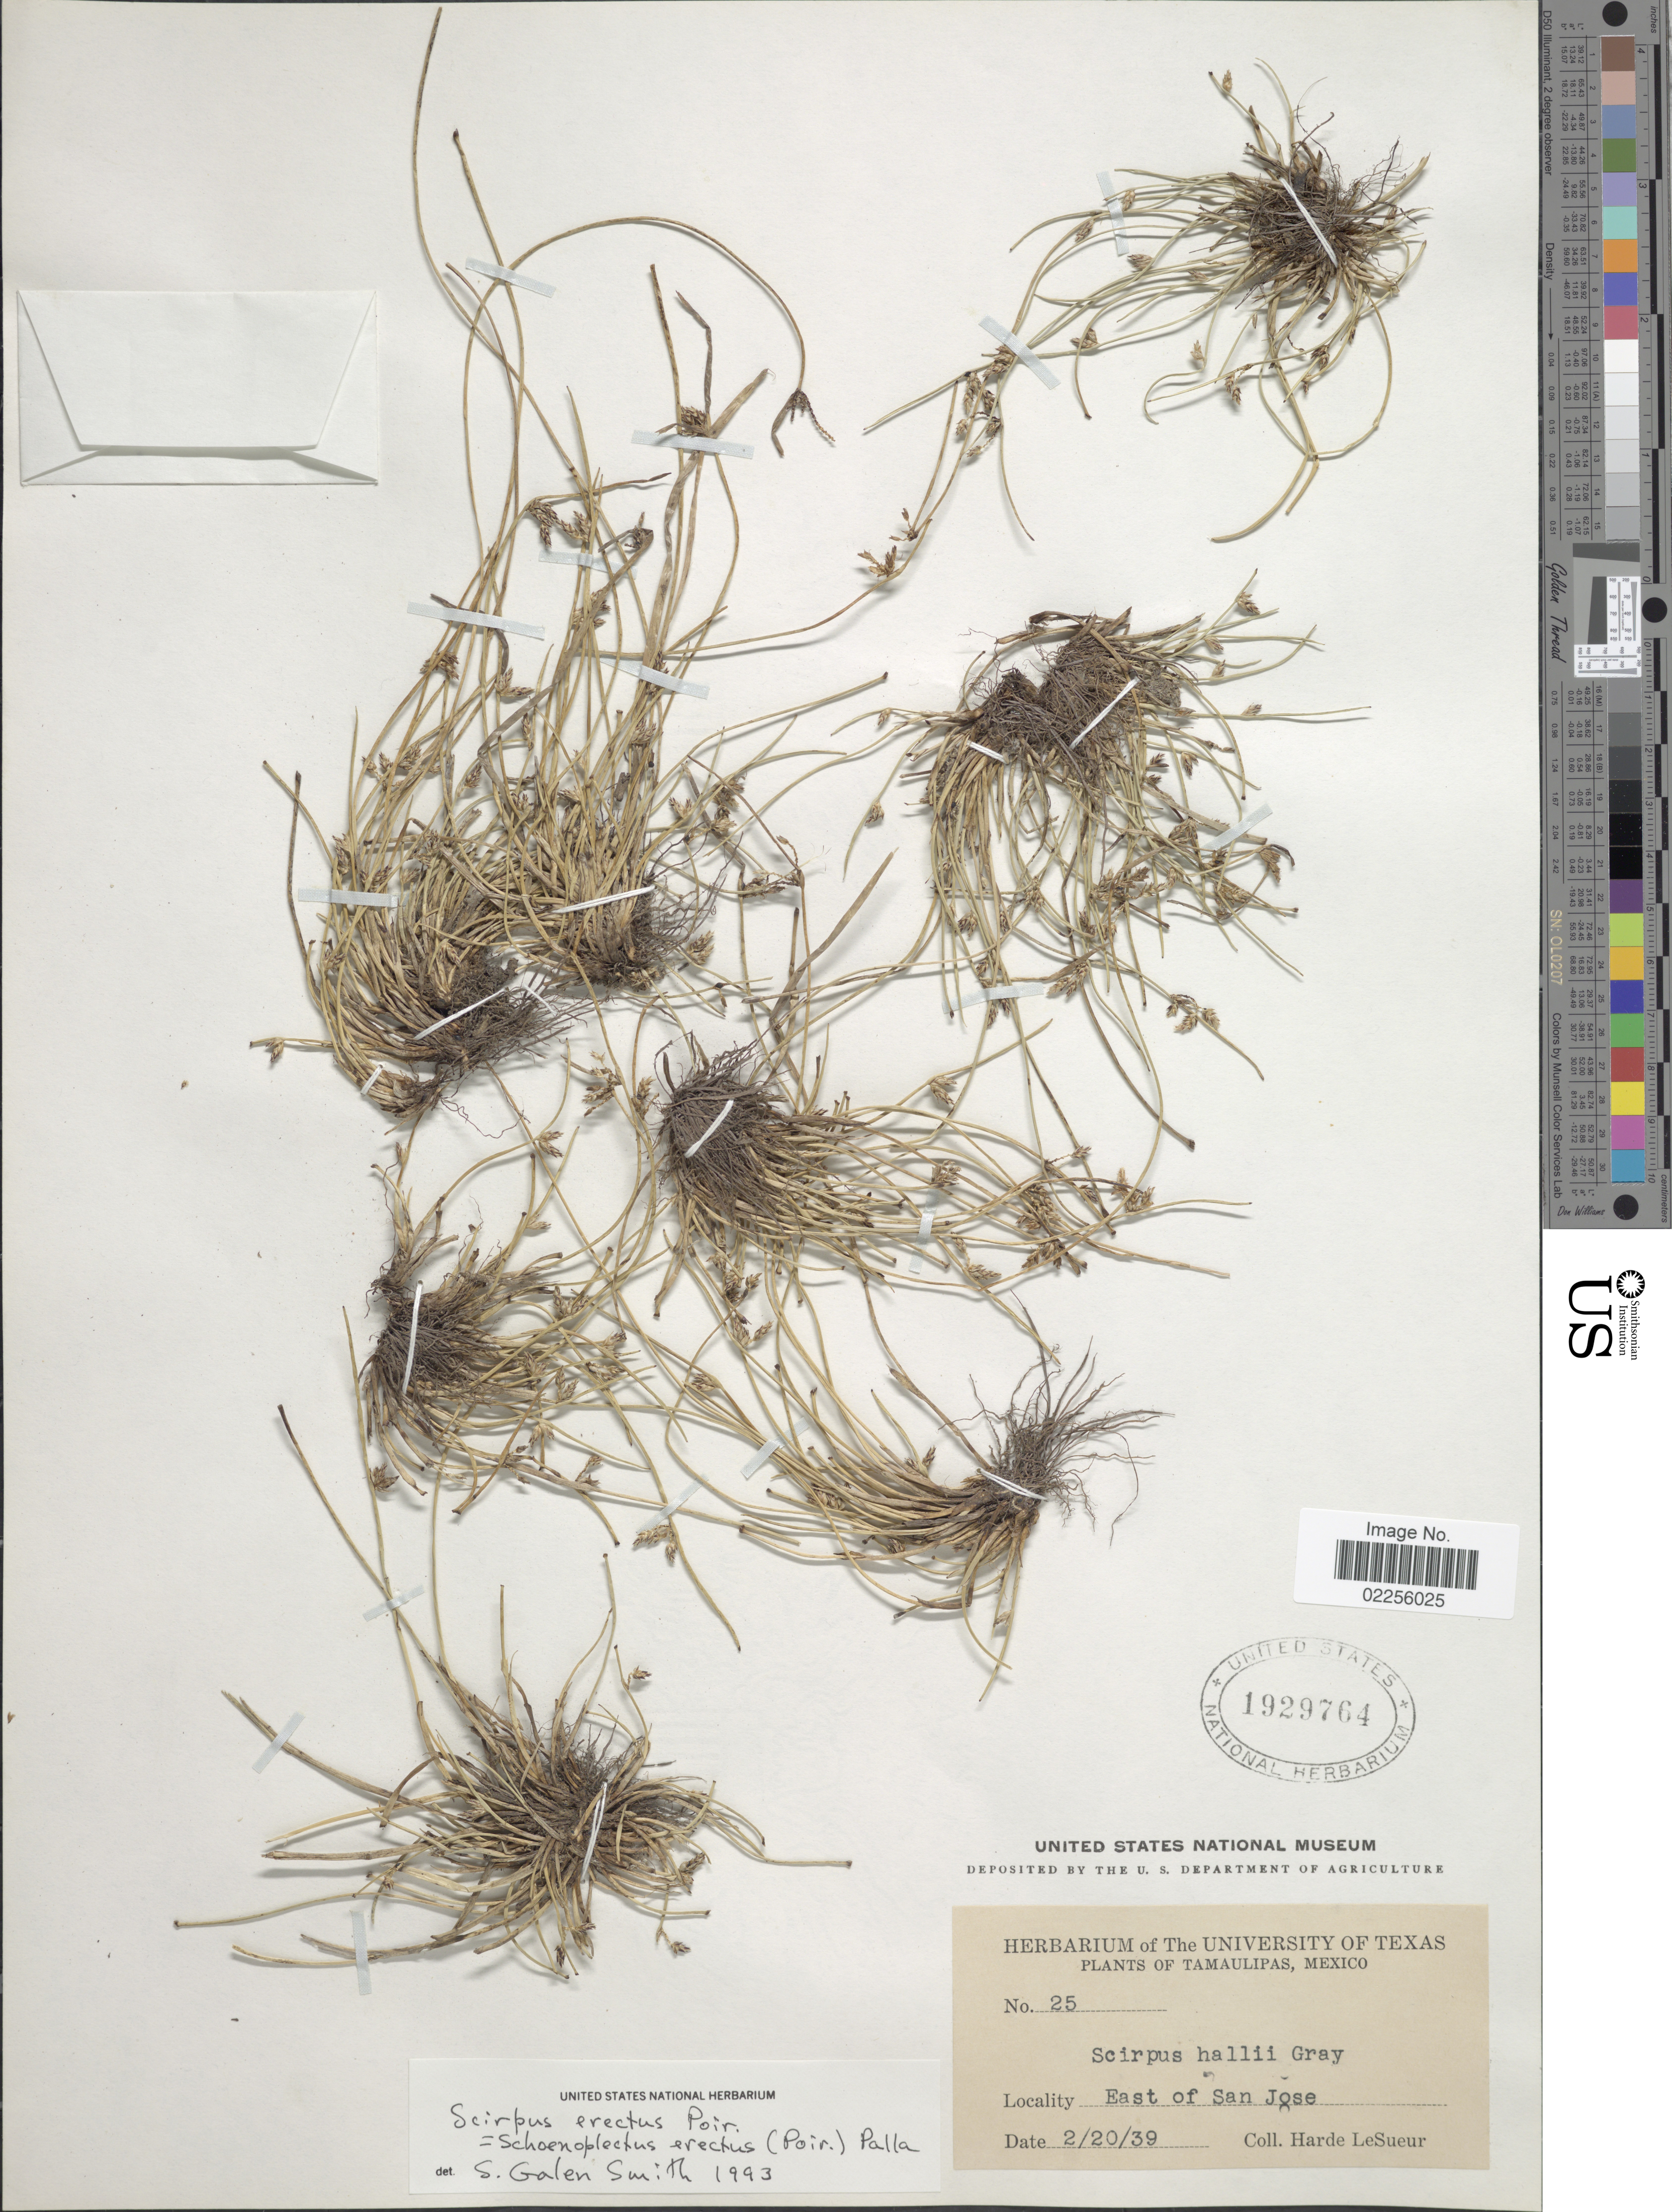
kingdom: Plantae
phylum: Tracheophyta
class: Liliopsida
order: Poales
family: Cyperaceae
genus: Schoenoplectus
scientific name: Schoenoplectus erectus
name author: (Poir.) Palla ex J. Raynal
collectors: H. LeSueur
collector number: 25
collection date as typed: Transcribed d/m/y: 20/2/39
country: Mexico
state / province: Tamaulipas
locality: East of San Jose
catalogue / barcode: US 1929764